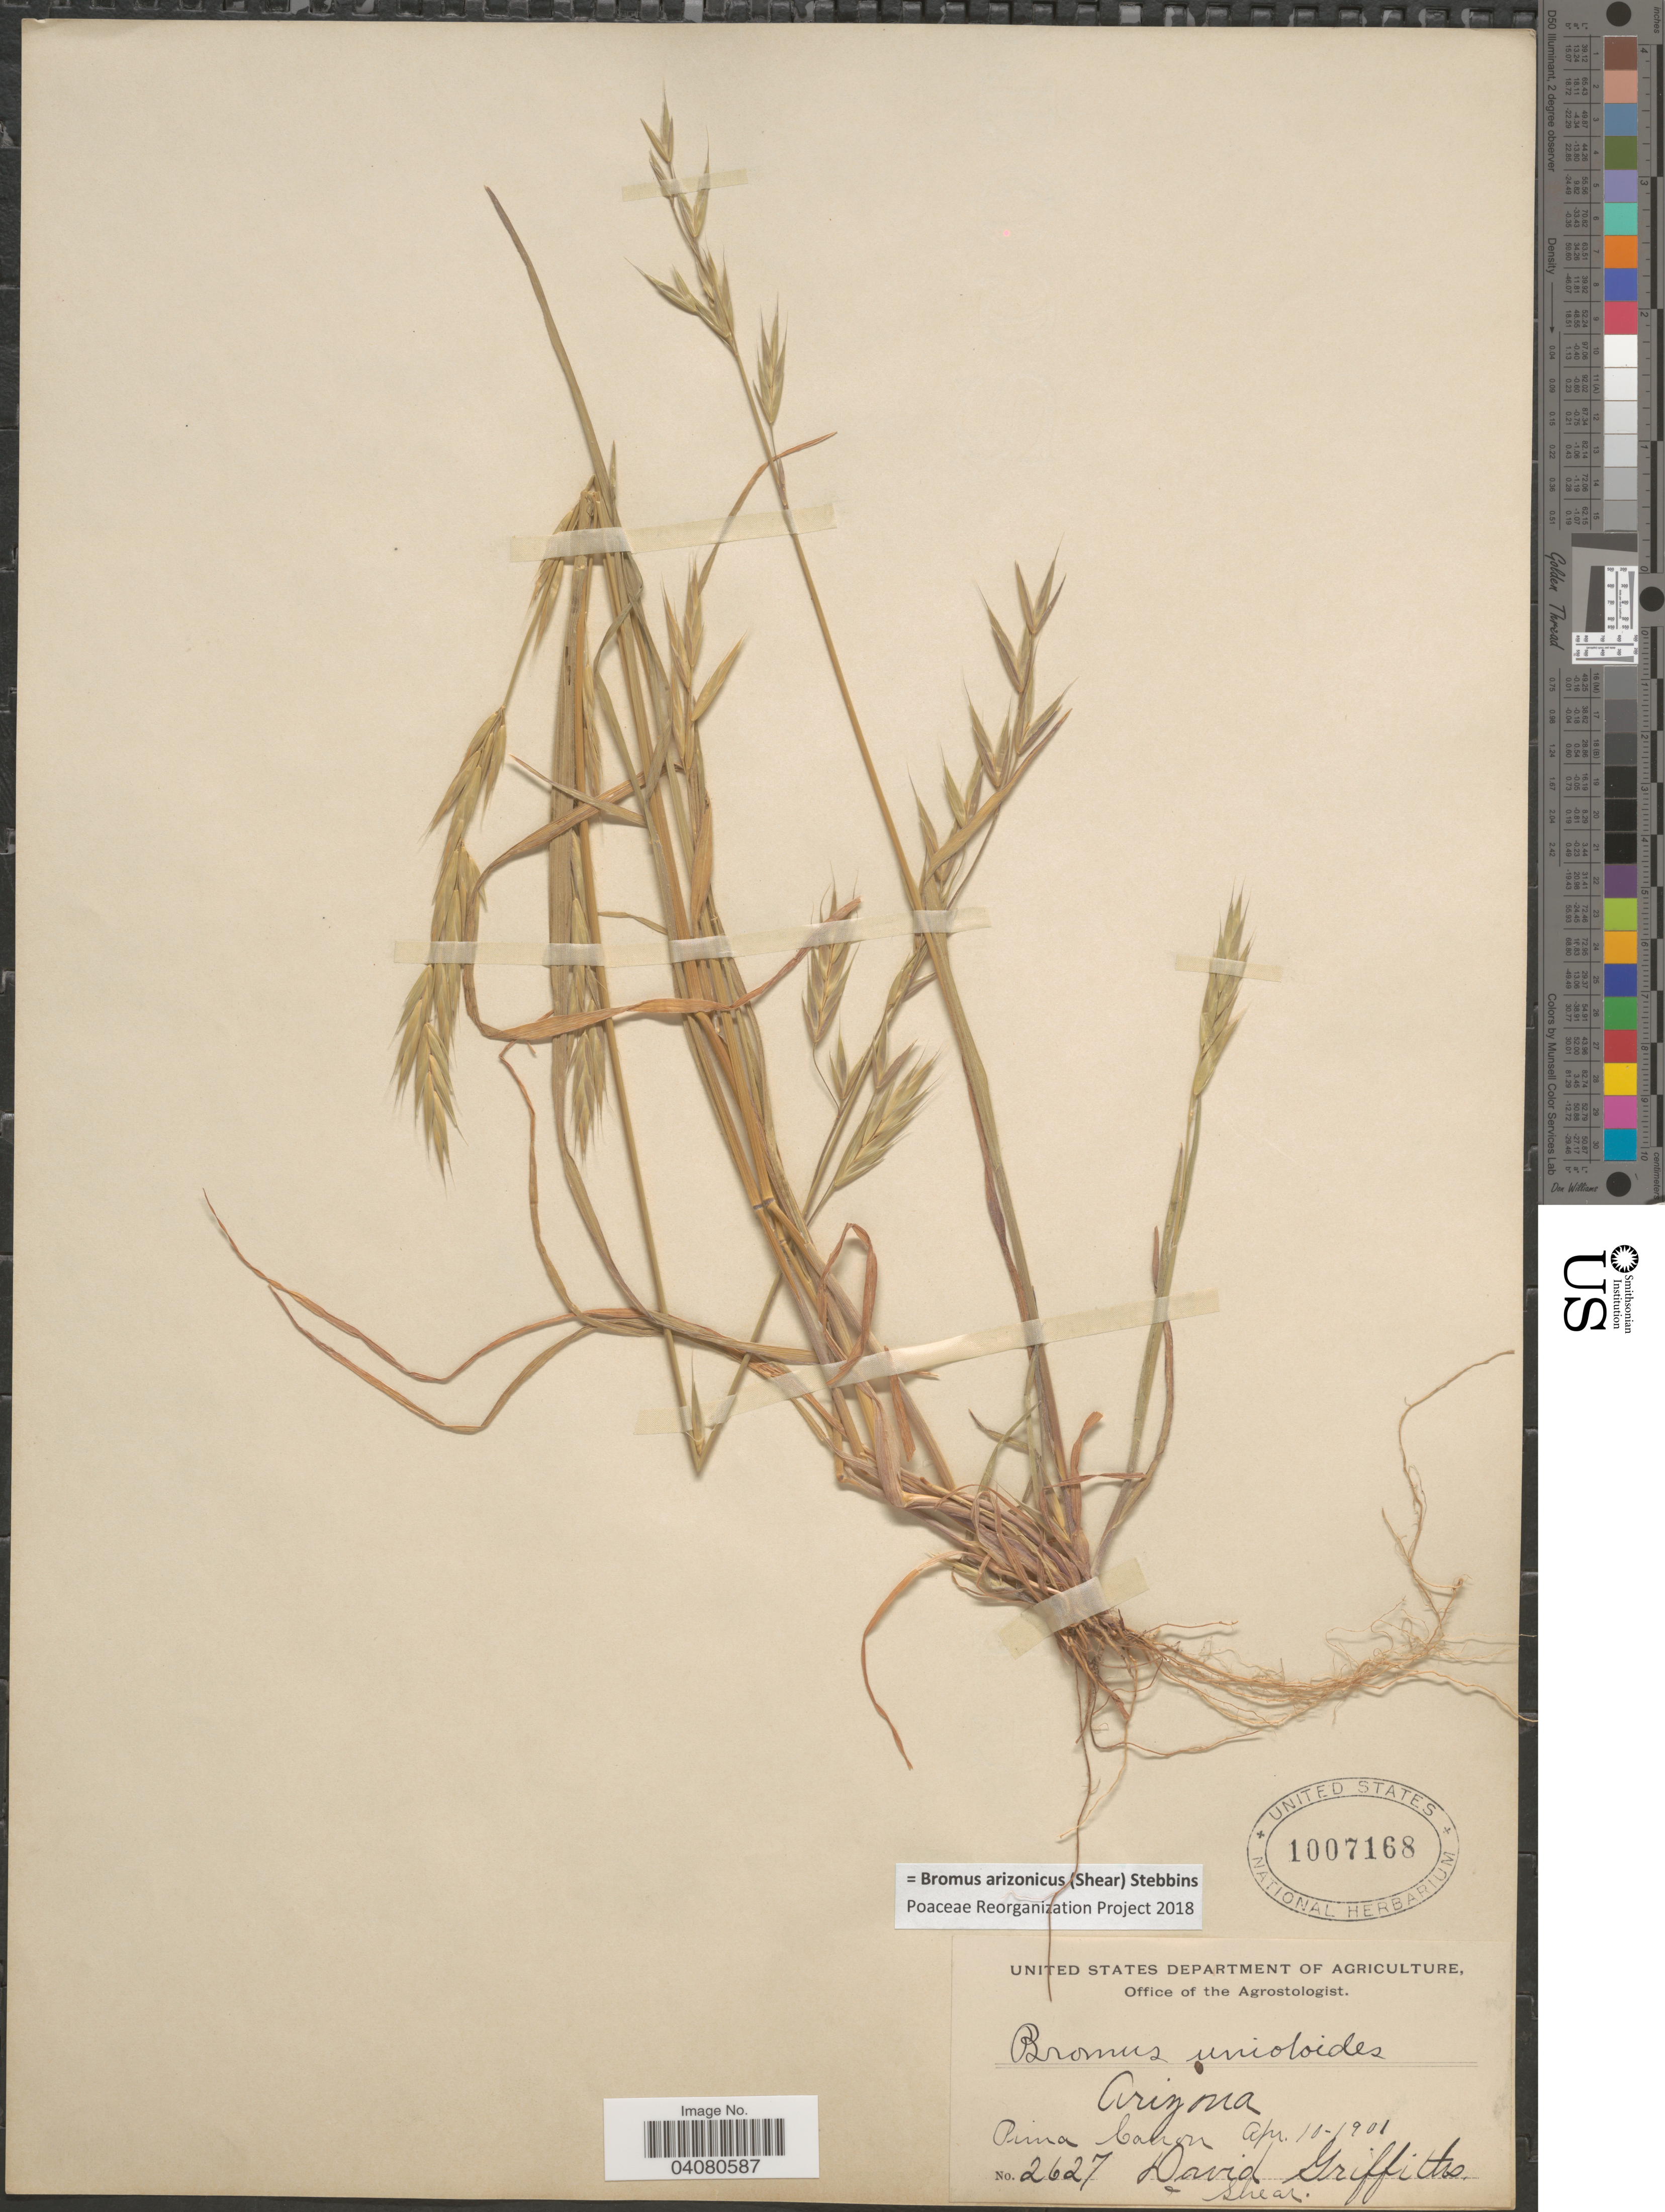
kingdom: Plantae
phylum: Tracheophyta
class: Liliopsida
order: Poales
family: Poaceae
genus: Bromus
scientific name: Bromus arizonicus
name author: (Shear) Stebbins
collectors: D. Griffiths & -- Shear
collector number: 2627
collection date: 1901-04-10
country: United States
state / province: Arizona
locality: Pima Canon.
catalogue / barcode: US 1007168